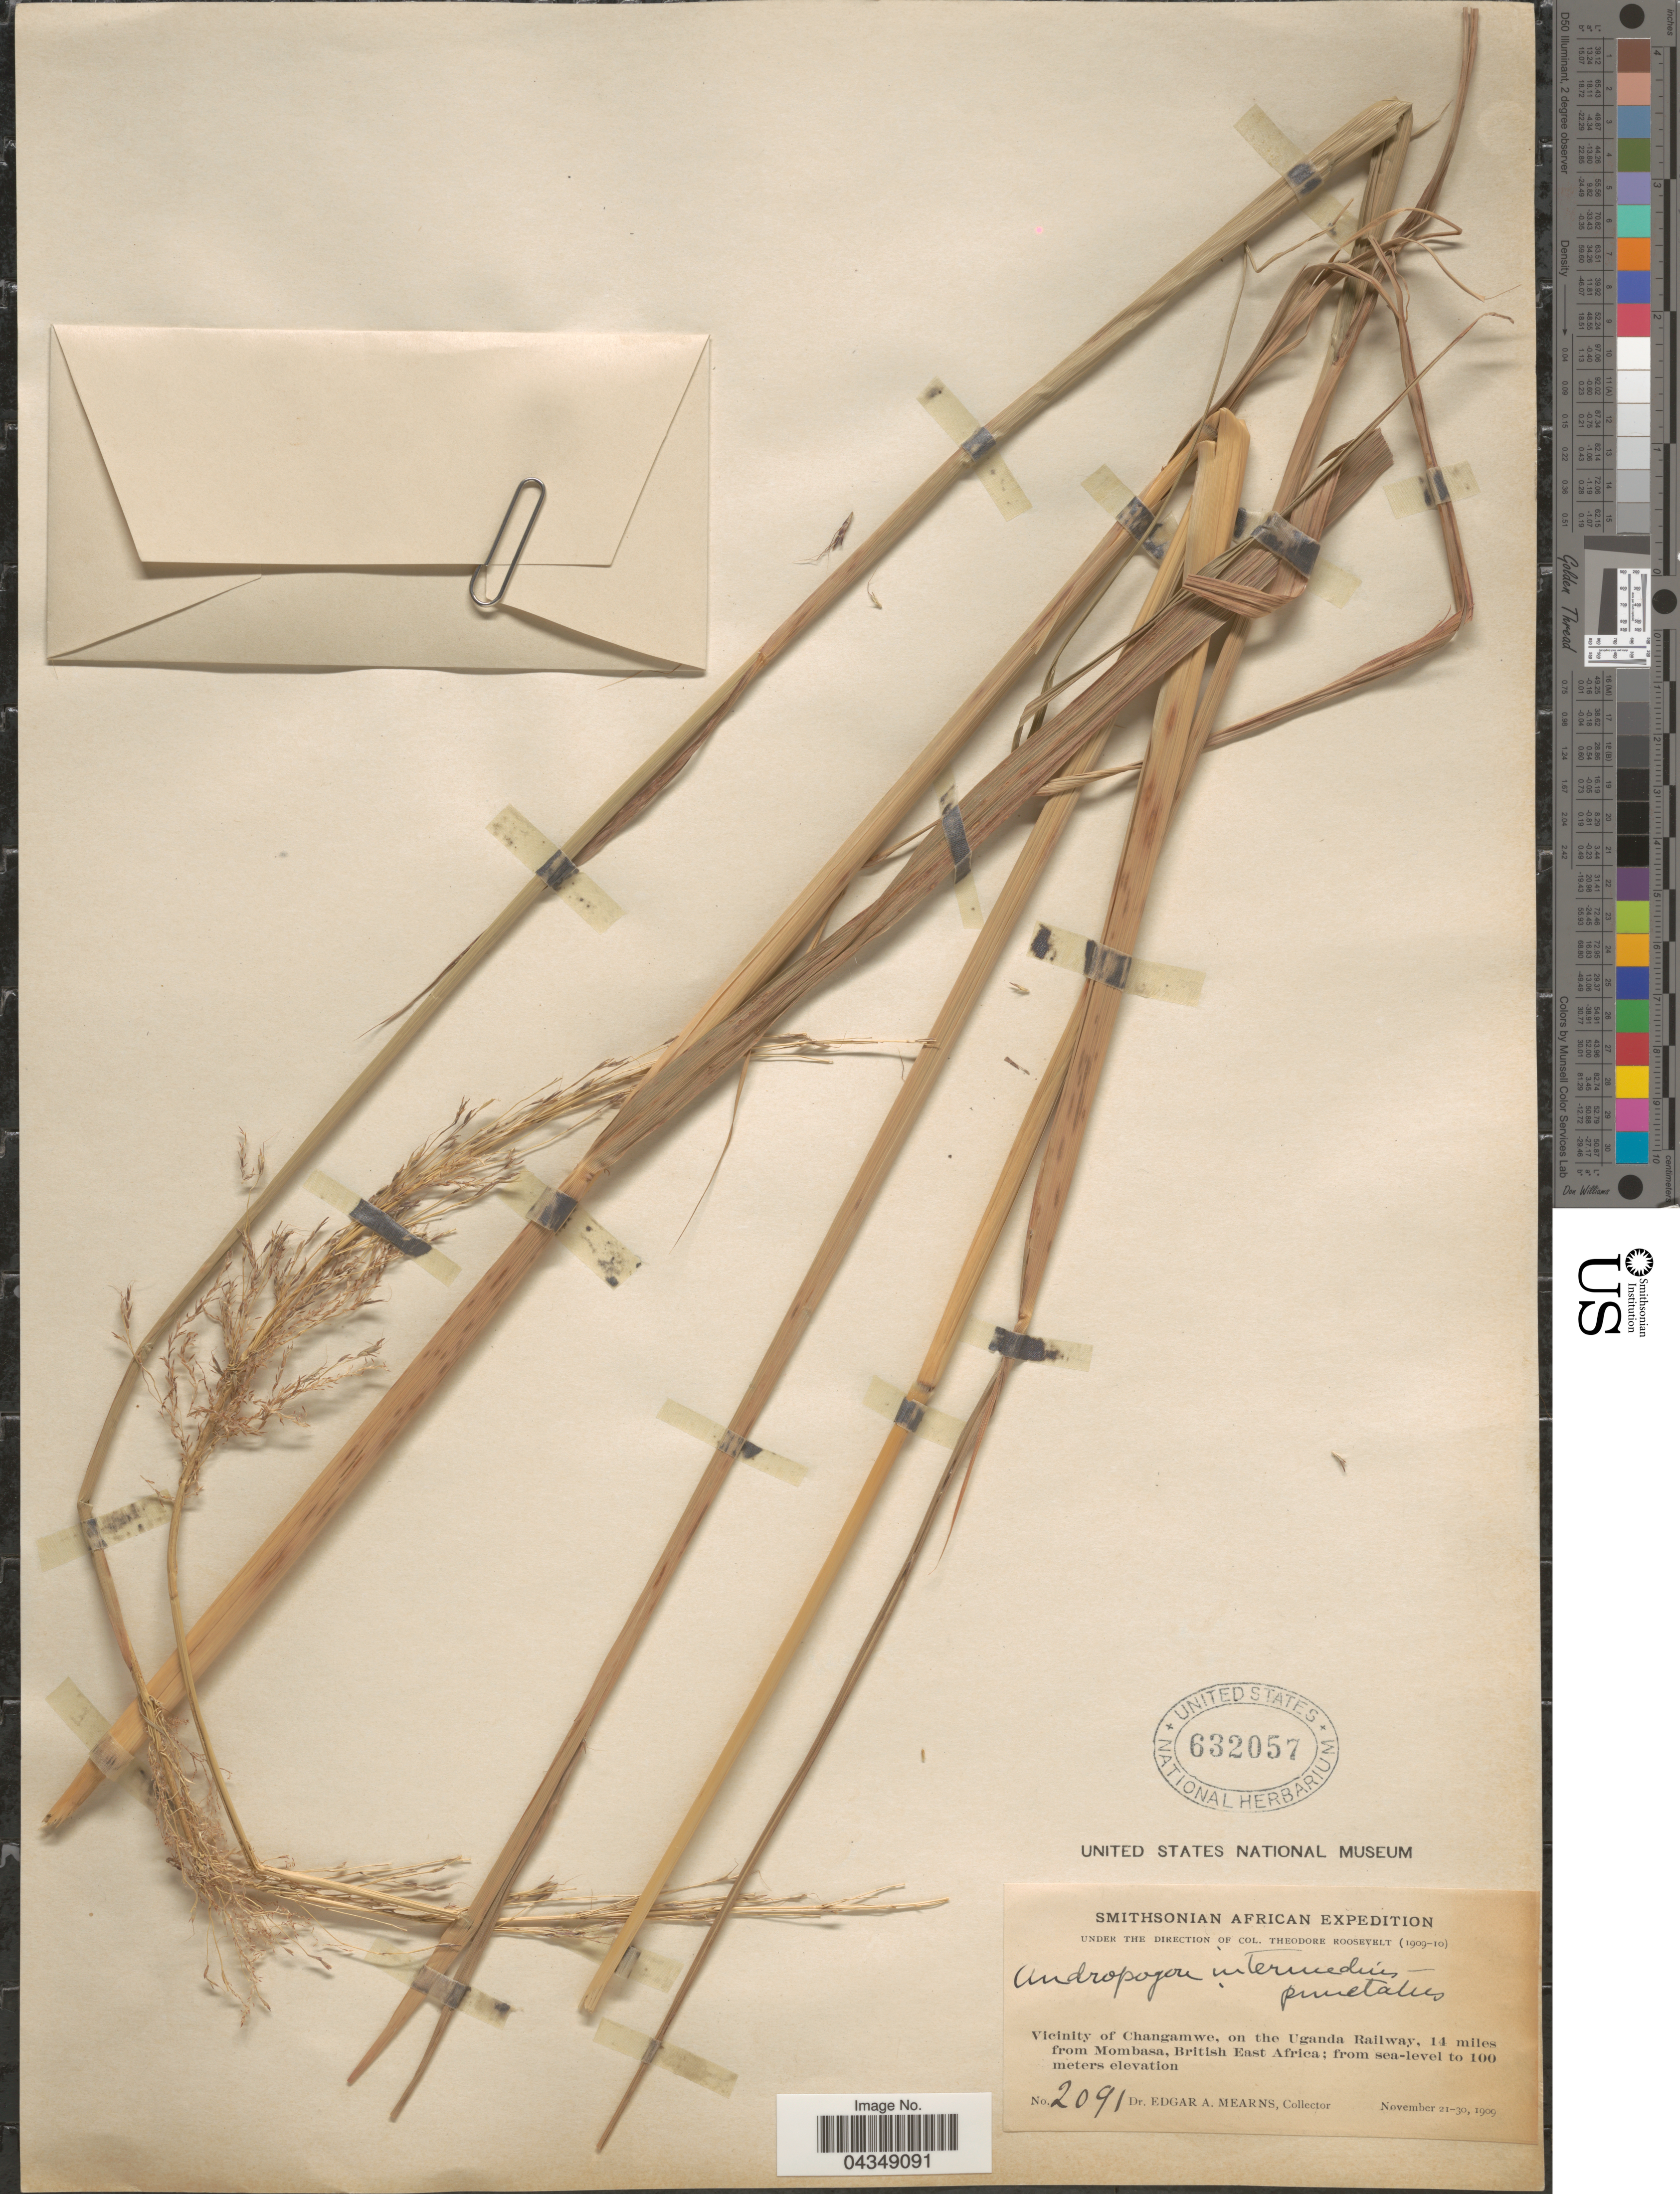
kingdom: Plantae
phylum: Tracheophyta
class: Liliopsida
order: Poales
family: Poaceae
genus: Bothriochloa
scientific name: Bothriochloa bladhii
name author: (Retz.) S.T. Blake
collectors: E. A. Mearns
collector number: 2091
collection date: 1909-11-21/1909-11-30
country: Kenya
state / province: Mombasa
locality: Smithsonian African Expedition. Vicinity of Changamwe, on the Uganda Railway, 14 miles from Mombasa, British East Africa.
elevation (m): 0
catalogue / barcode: US 632057